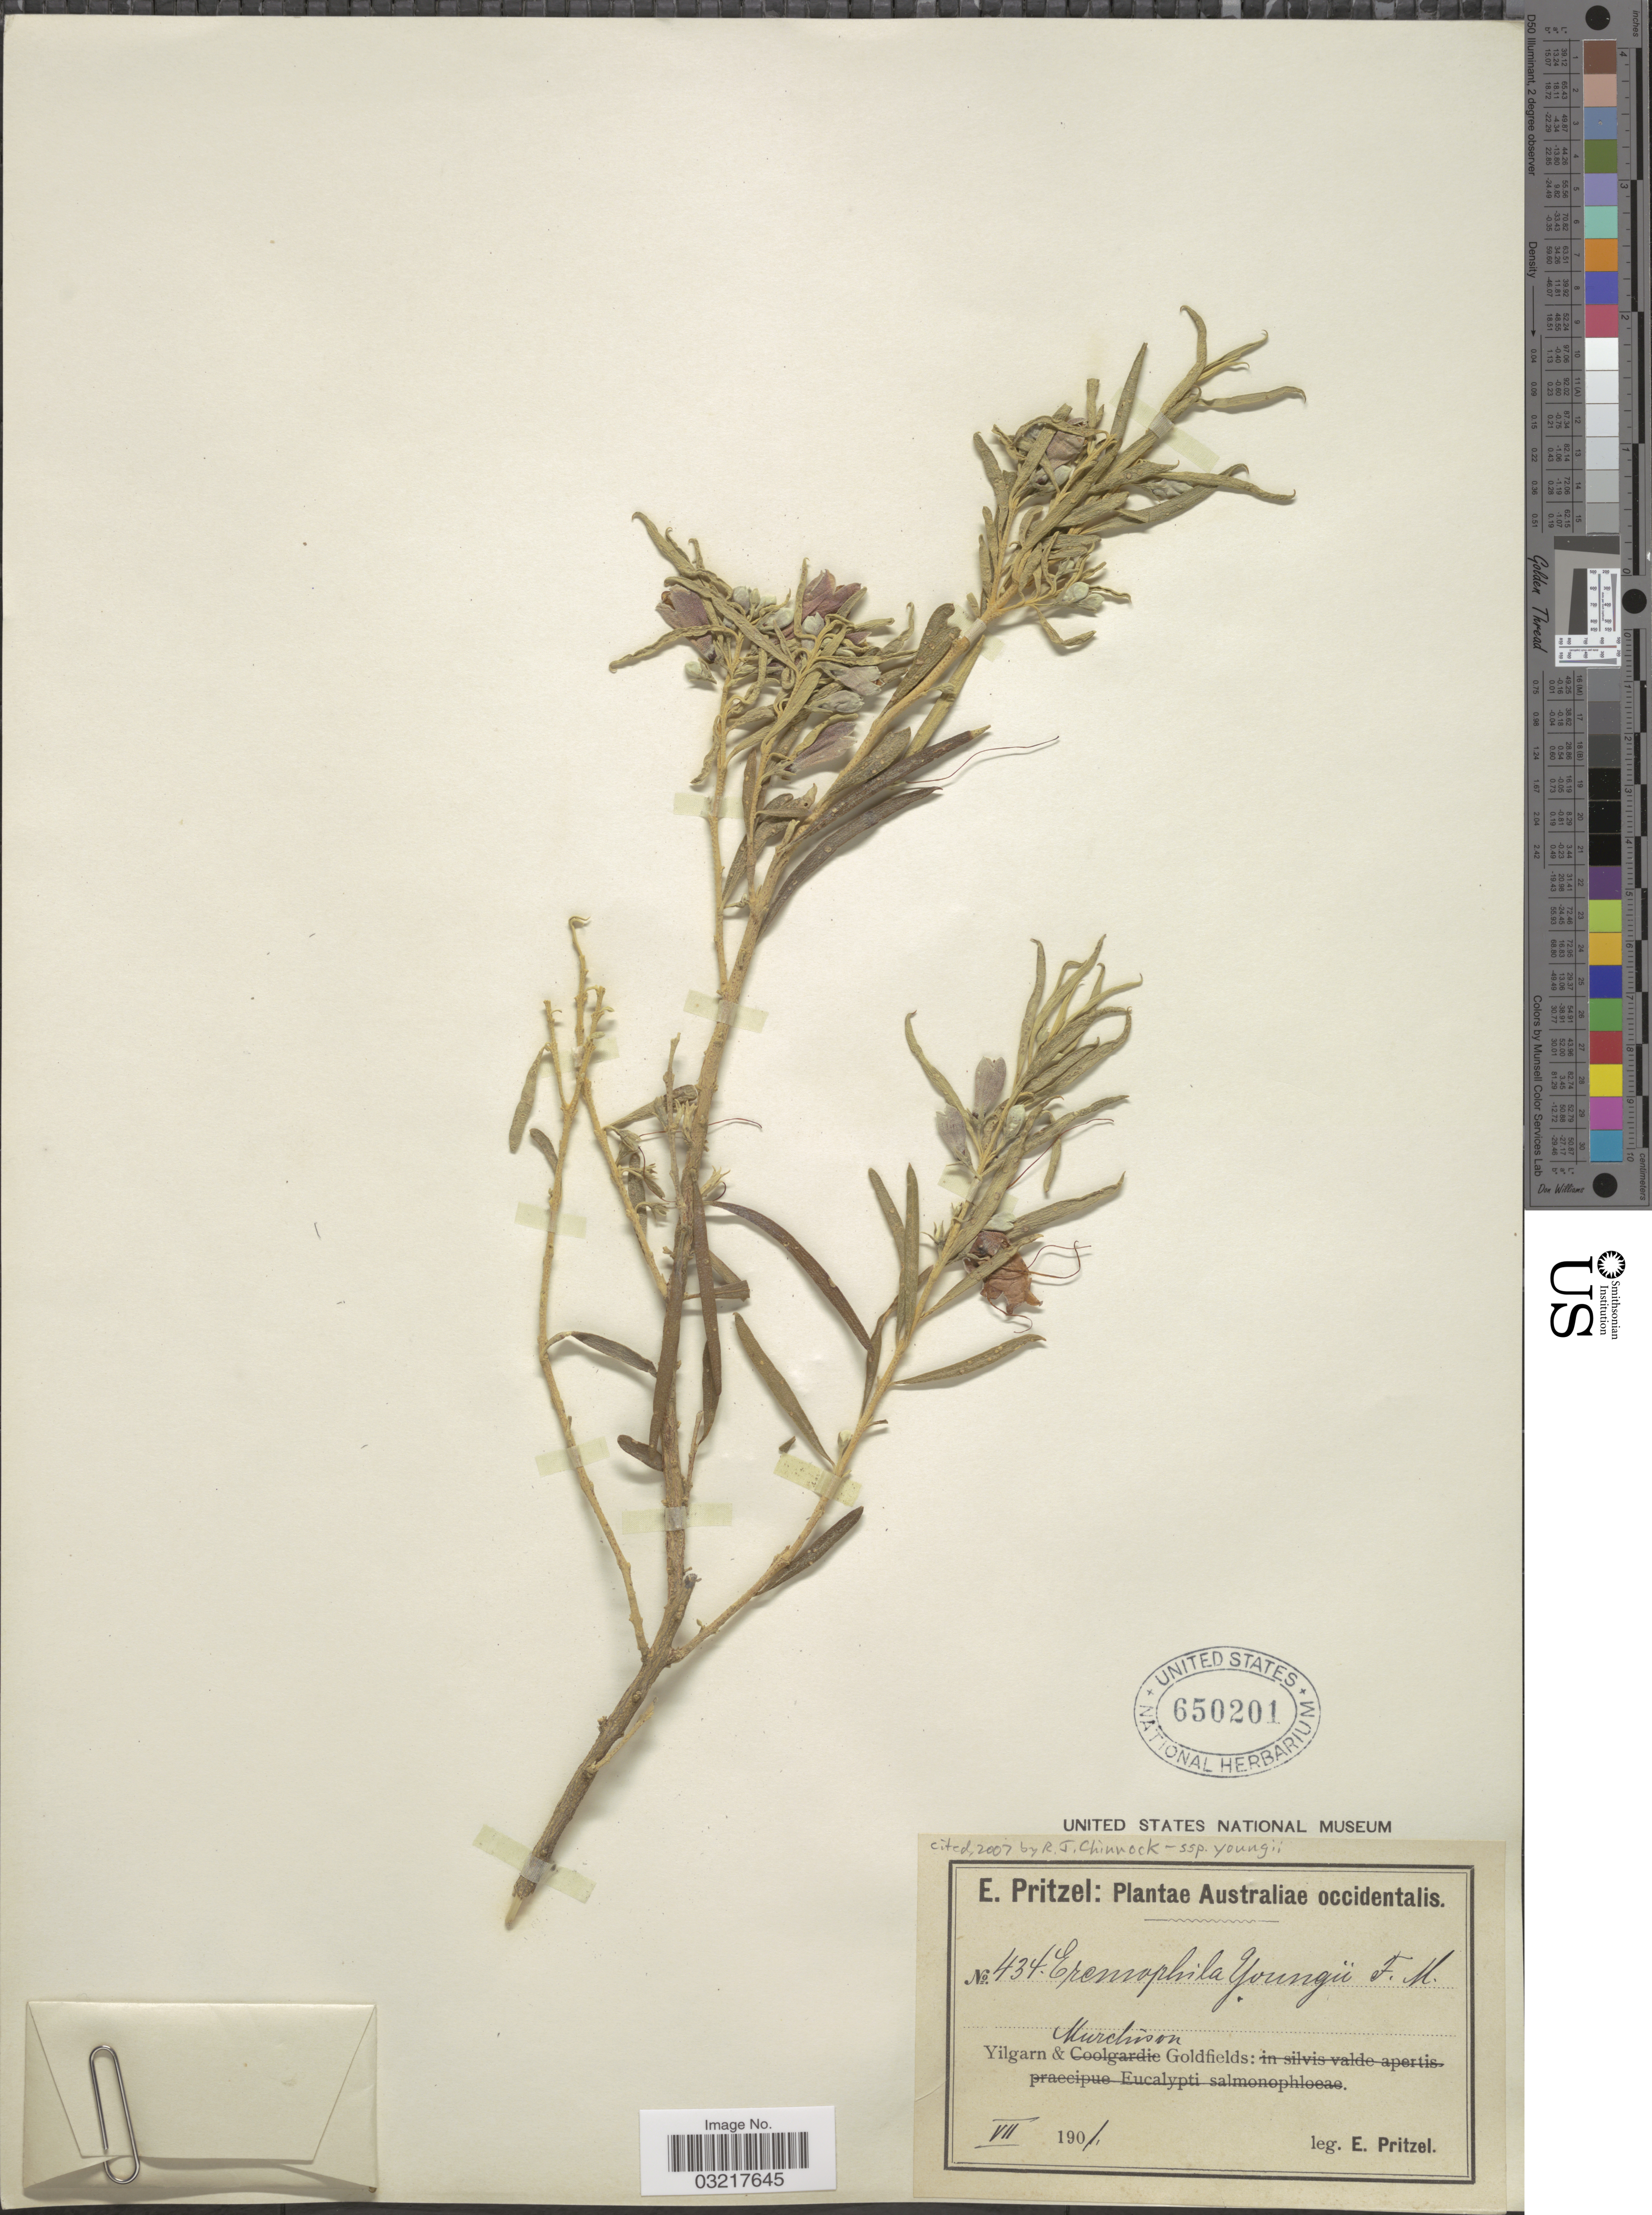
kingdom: Plantae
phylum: Tracheophyta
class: Magnoliopsida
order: Lamiales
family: Scrophulariaceae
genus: Eremophila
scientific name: Eremophila youngii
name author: F. Muell.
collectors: E. G. Pritzel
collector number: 434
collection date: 1901-07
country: Australia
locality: Australiae occidentalis. Yilgarn & Murchison Goldfields.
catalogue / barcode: US 650201